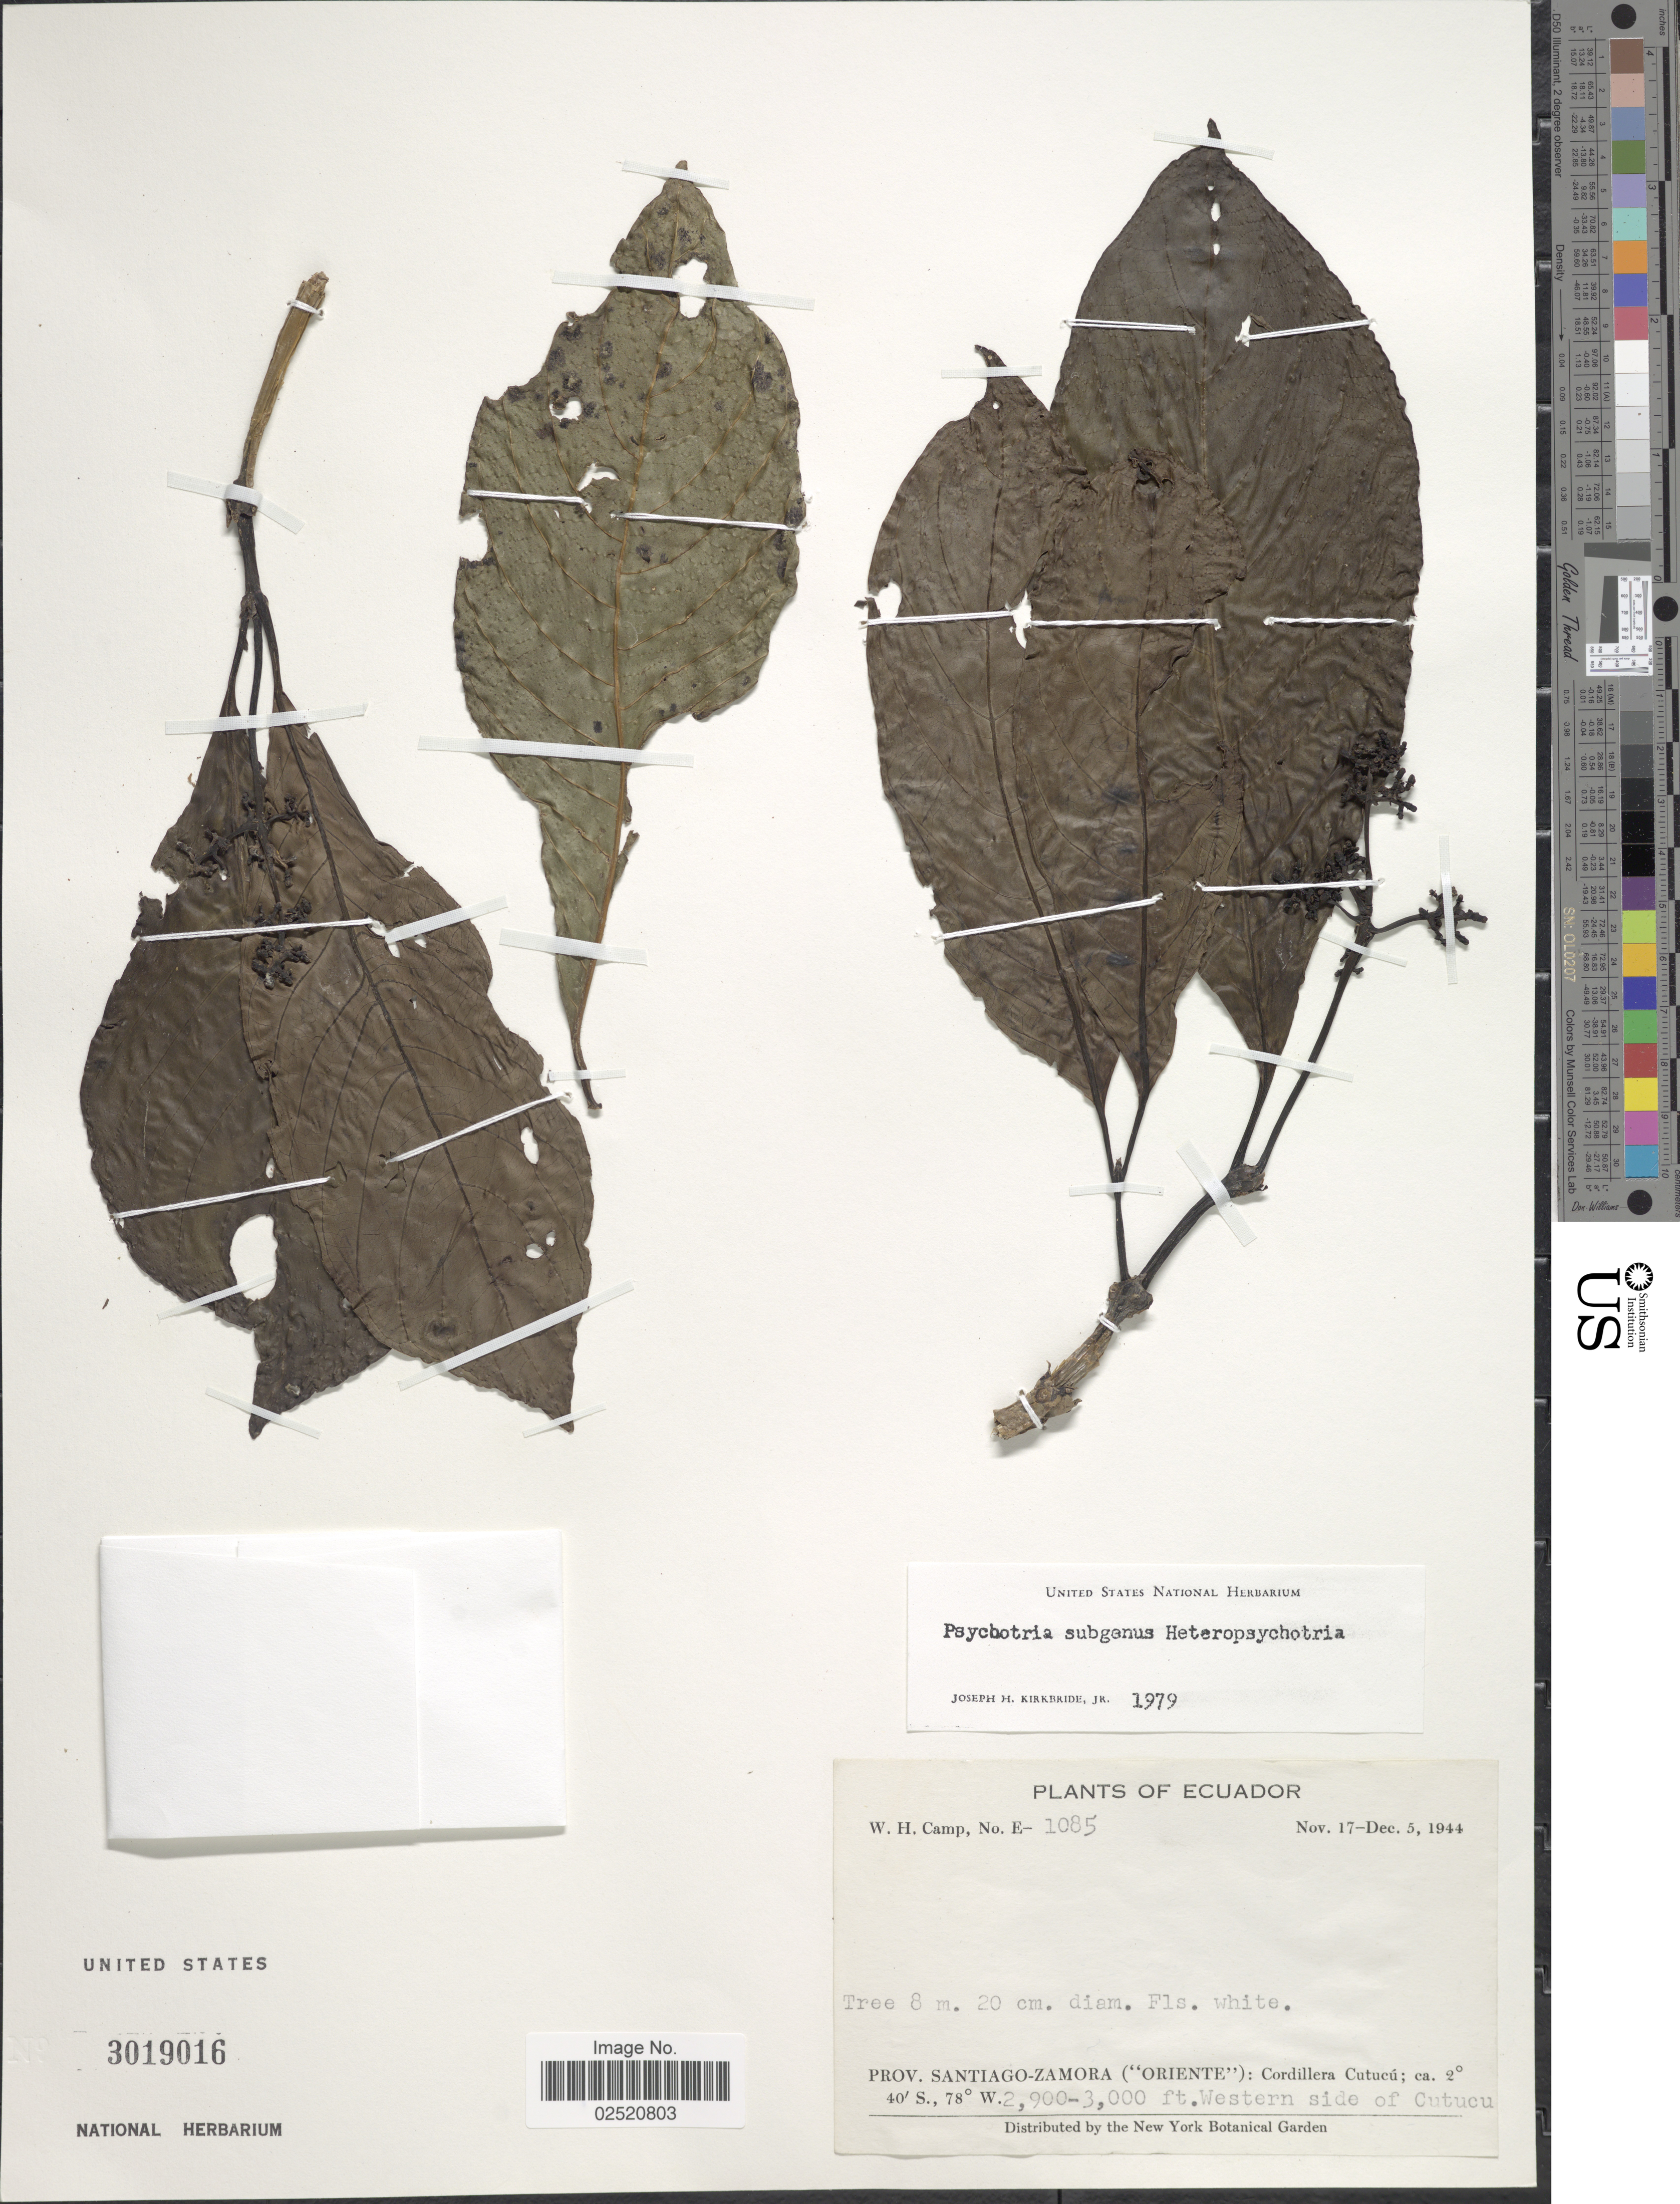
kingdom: Plantae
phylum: Tracheophyta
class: Magnoliopsida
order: Gentianales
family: Rubiaceae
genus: Psychotria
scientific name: Psychotria sp.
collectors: W. H. Camp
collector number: E-1085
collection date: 1944-11-17/1944-12-05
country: Ecuador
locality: Prov. Santiago-Zamora ("Oriente"): Cordillera Cutucu, western side of Cutucu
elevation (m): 884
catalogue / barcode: US 3019016